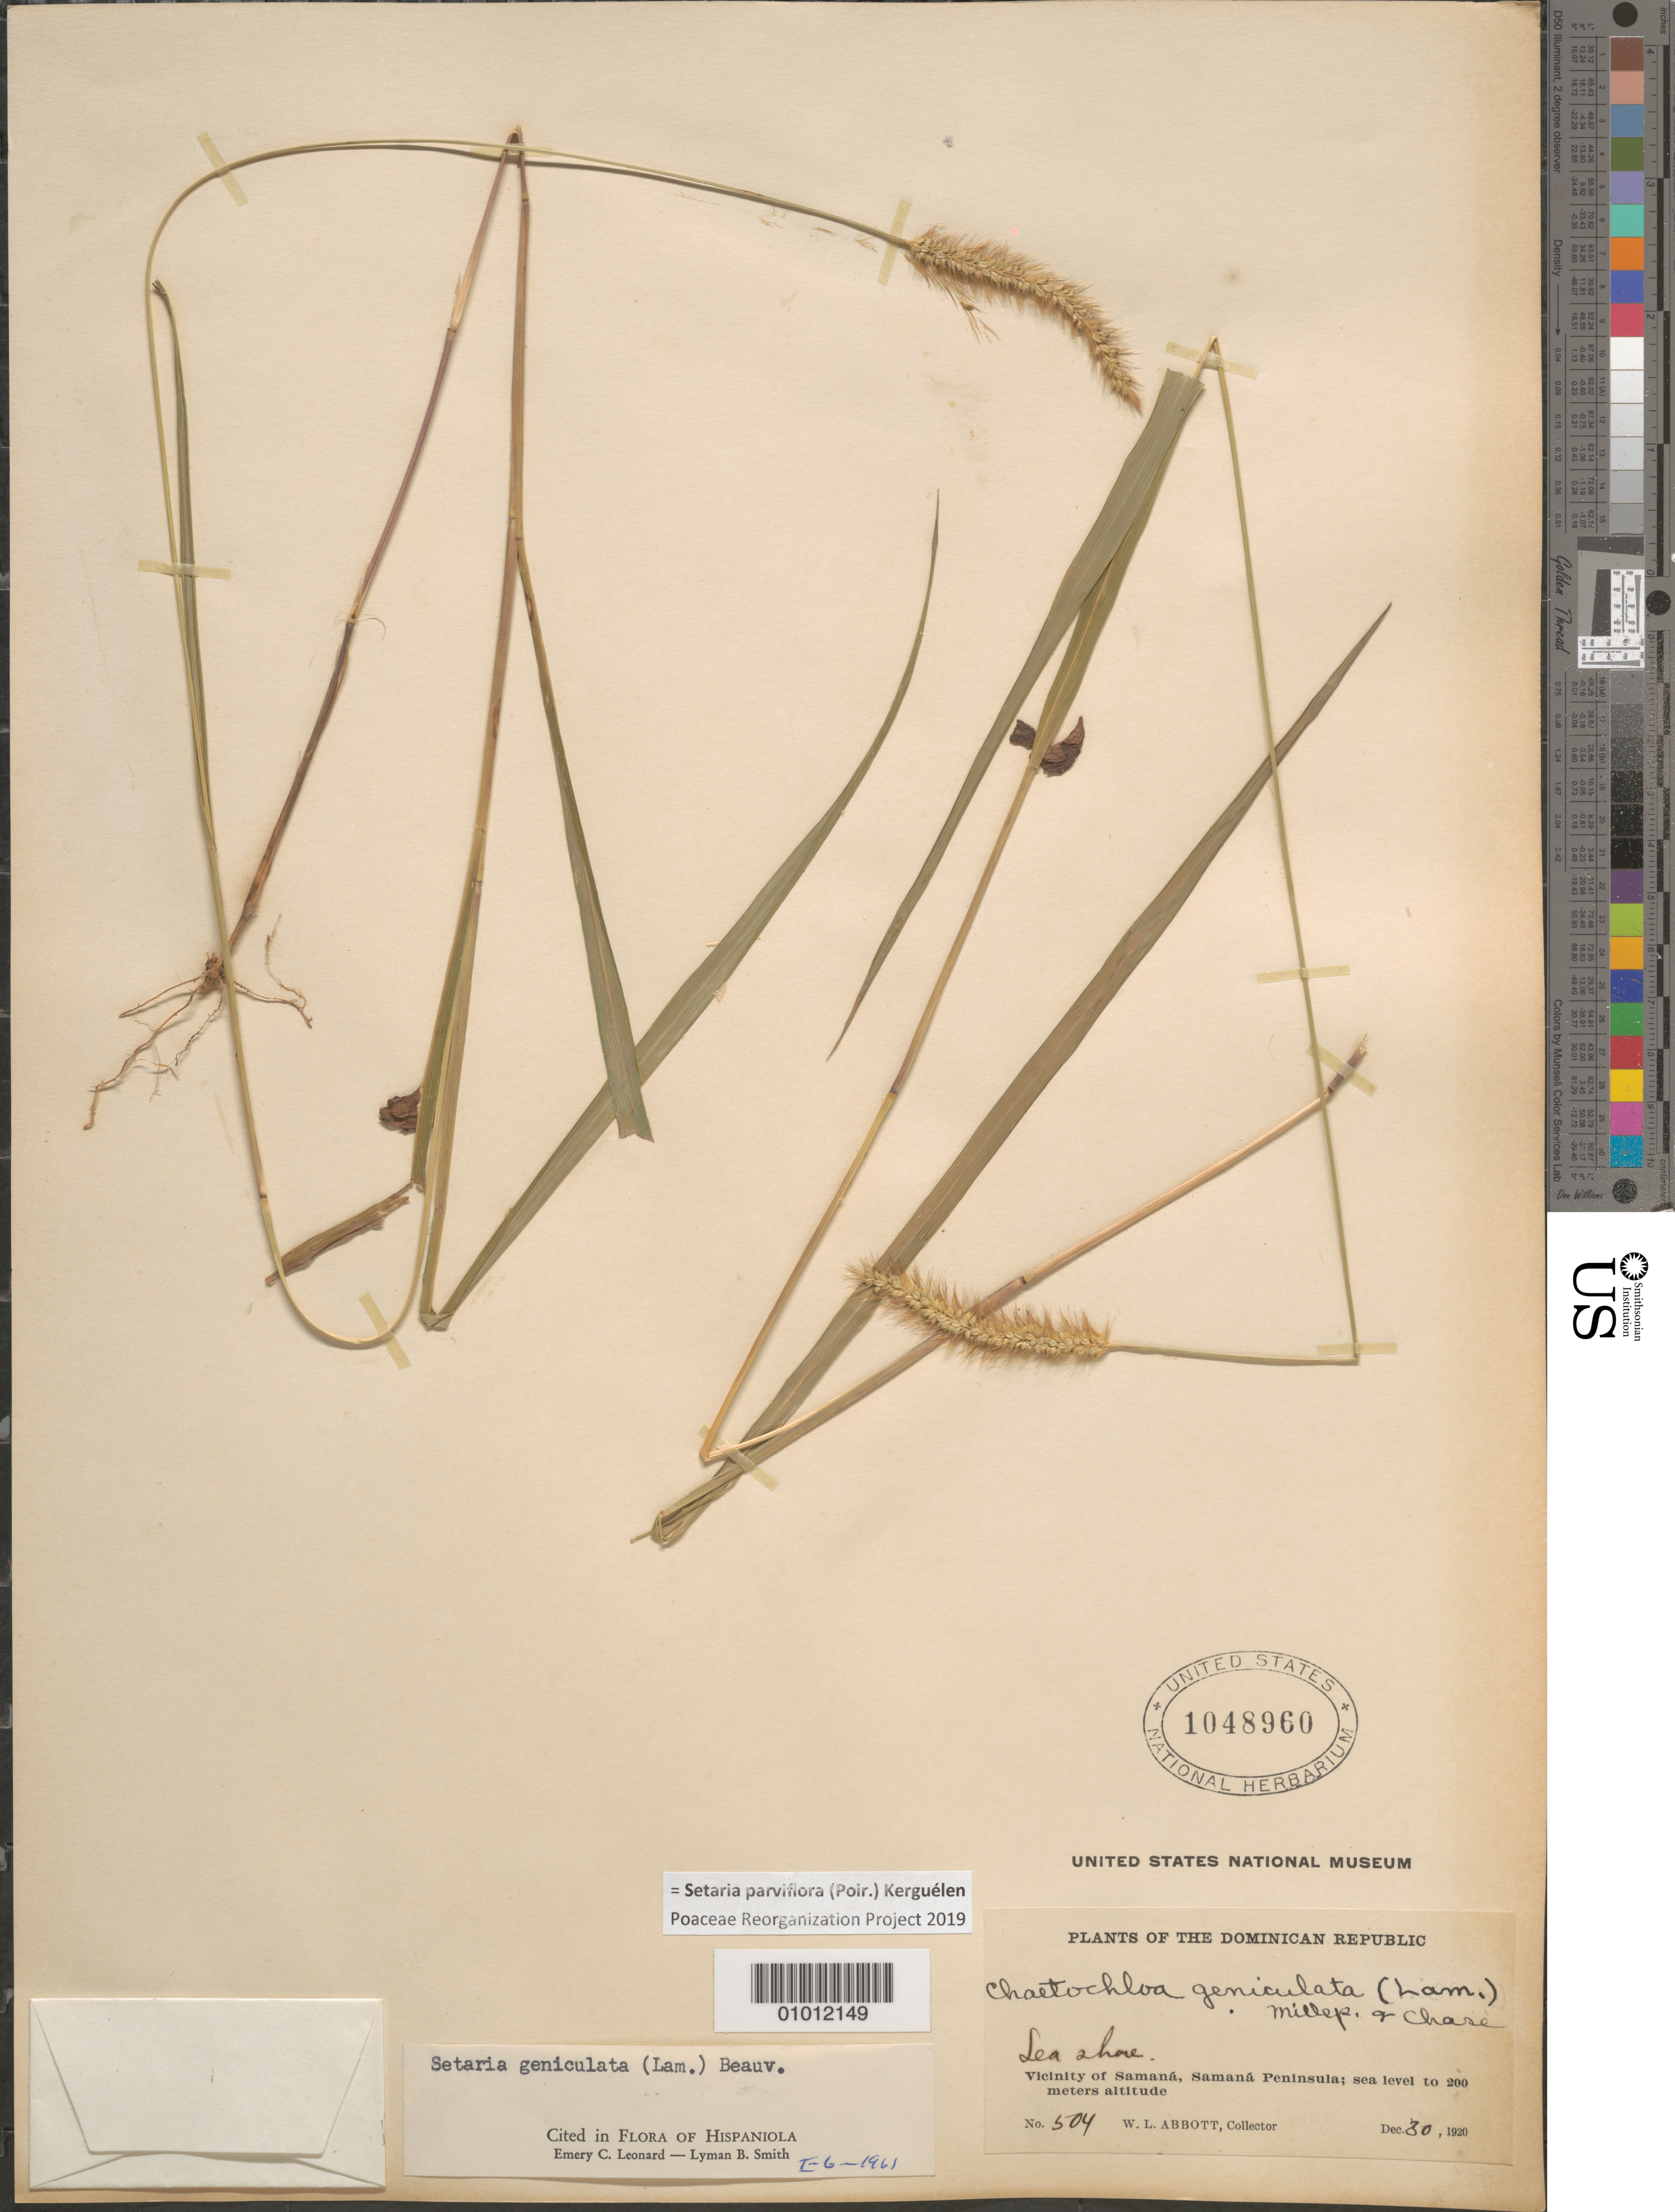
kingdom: Plantae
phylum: Tracheophyta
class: Liliopsida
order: Poales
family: Poaceae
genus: Setaria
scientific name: Setaria parviflora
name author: (Poir.) Kerguélen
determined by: Poaceae Reorganization Project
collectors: W. L. Abbott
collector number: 504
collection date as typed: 30 Dec 1920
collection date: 1920-12-30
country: Dominican Republic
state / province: Samaná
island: Hispaniola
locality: Vicinity of Samana, Samana Peninsula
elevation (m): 0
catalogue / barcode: US 1048960